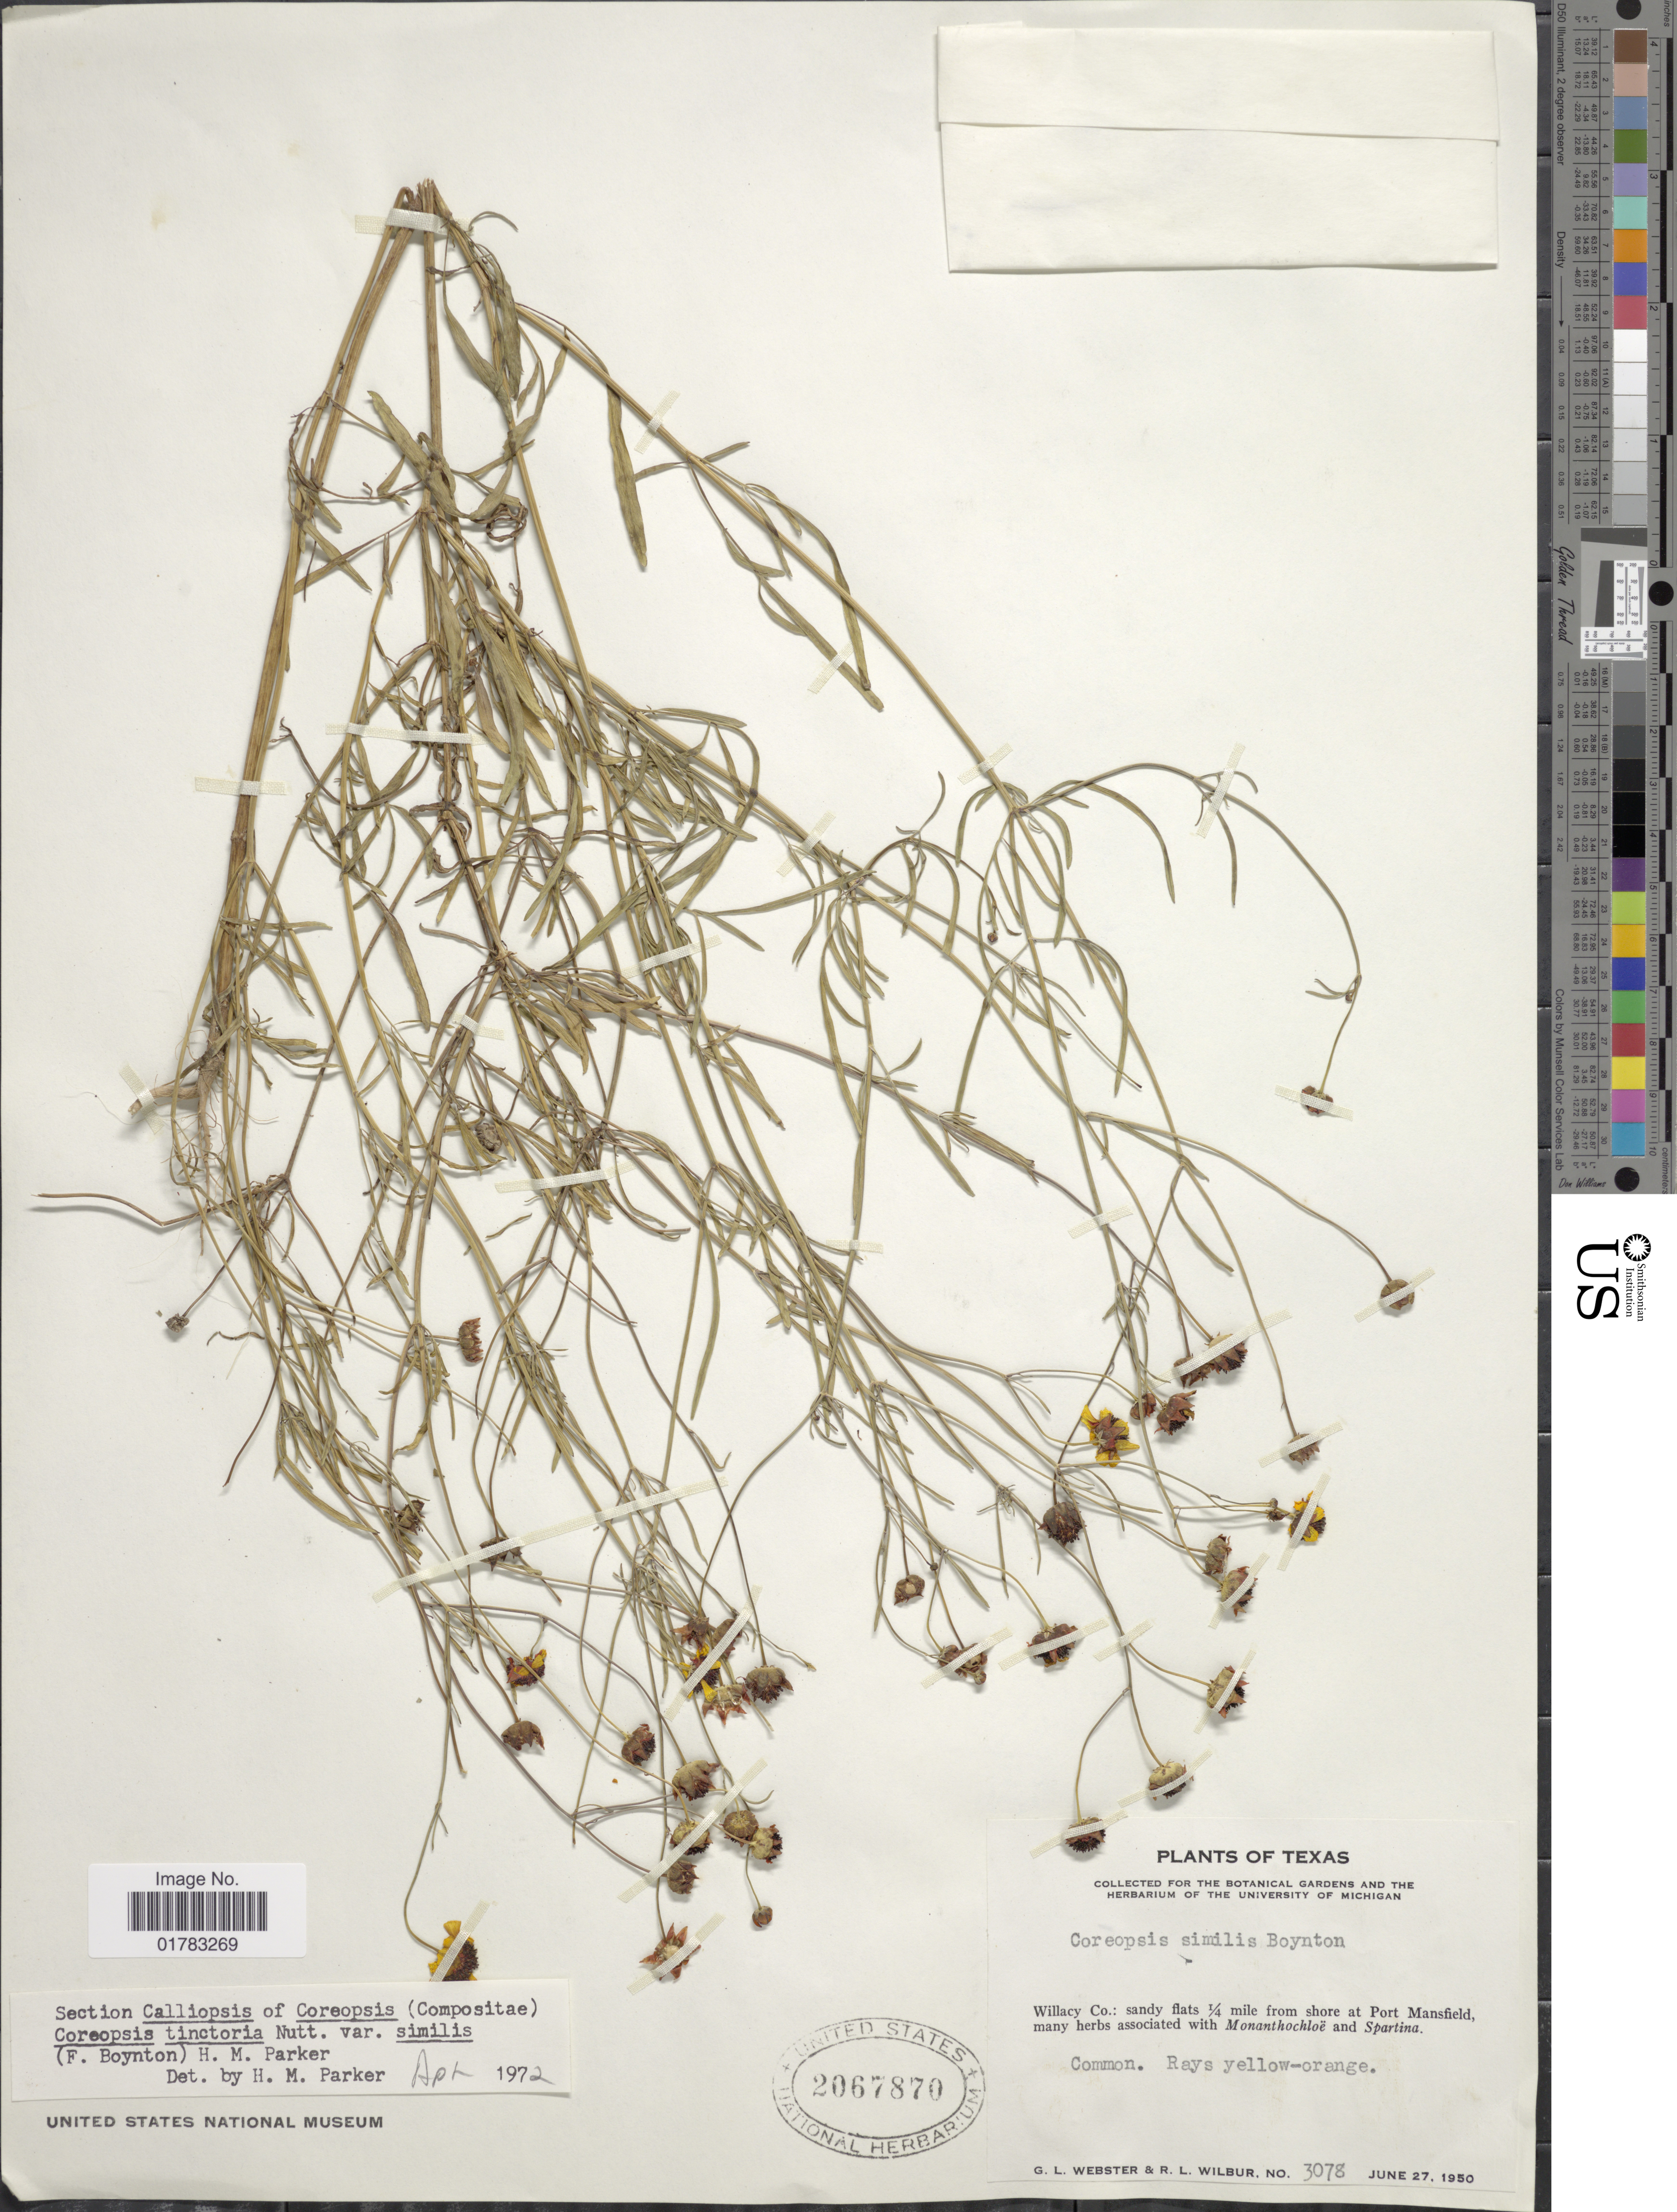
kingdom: Plantae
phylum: Tracheophyta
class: Magnoliopsida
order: Asterales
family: Asteraceae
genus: Coreopsis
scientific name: Coreopsis tinctoria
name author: Nutt.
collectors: G. L. Webster & R. L. Wilbur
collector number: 3078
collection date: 1950-06-27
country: United States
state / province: Texas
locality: Willacy Co.: sandy flats ¼ mile from shore at POrt Mandsfield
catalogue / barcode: US 2067870